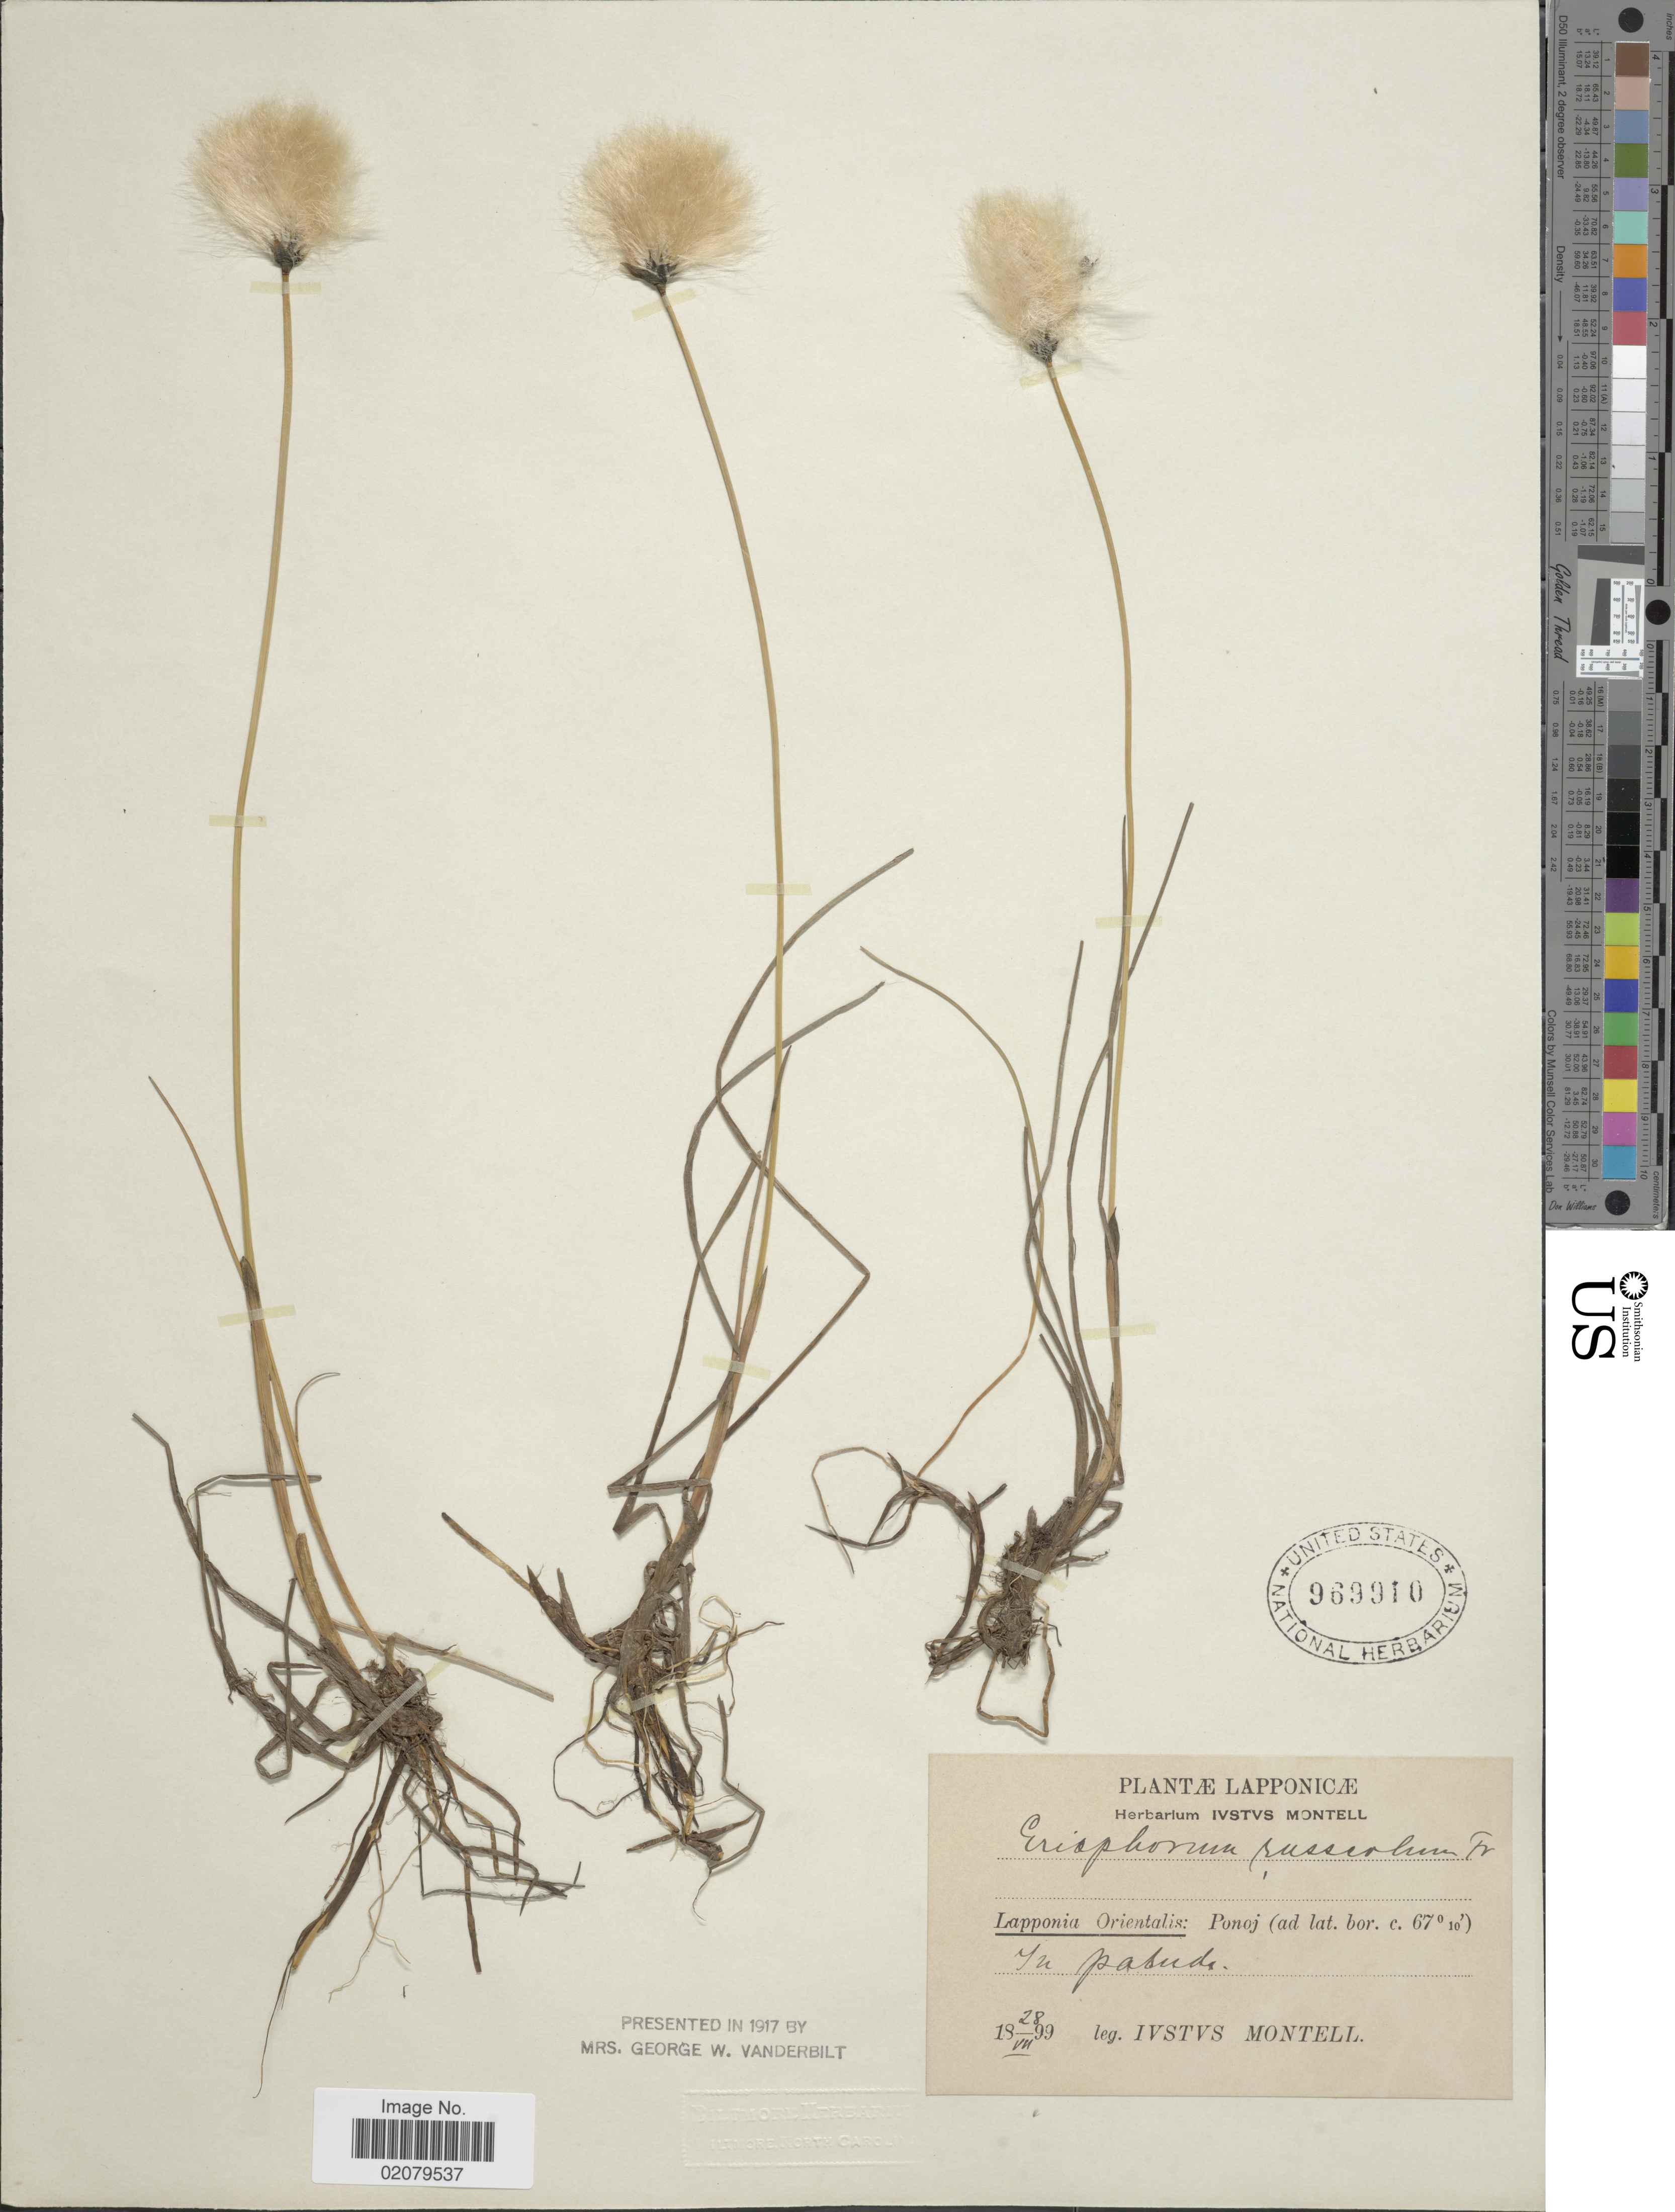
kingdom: Plantae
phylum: Tracheophyta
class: Liliopsida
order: Poales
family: Cyperaceae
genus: Eriophorum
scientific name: Eriophorum chamissonis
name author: C.A. Mey.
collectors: I. Montell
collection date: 1899-07-28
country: Finland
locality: Lapponia Orientalis: Ponoj, In palude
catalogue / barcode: US 969910